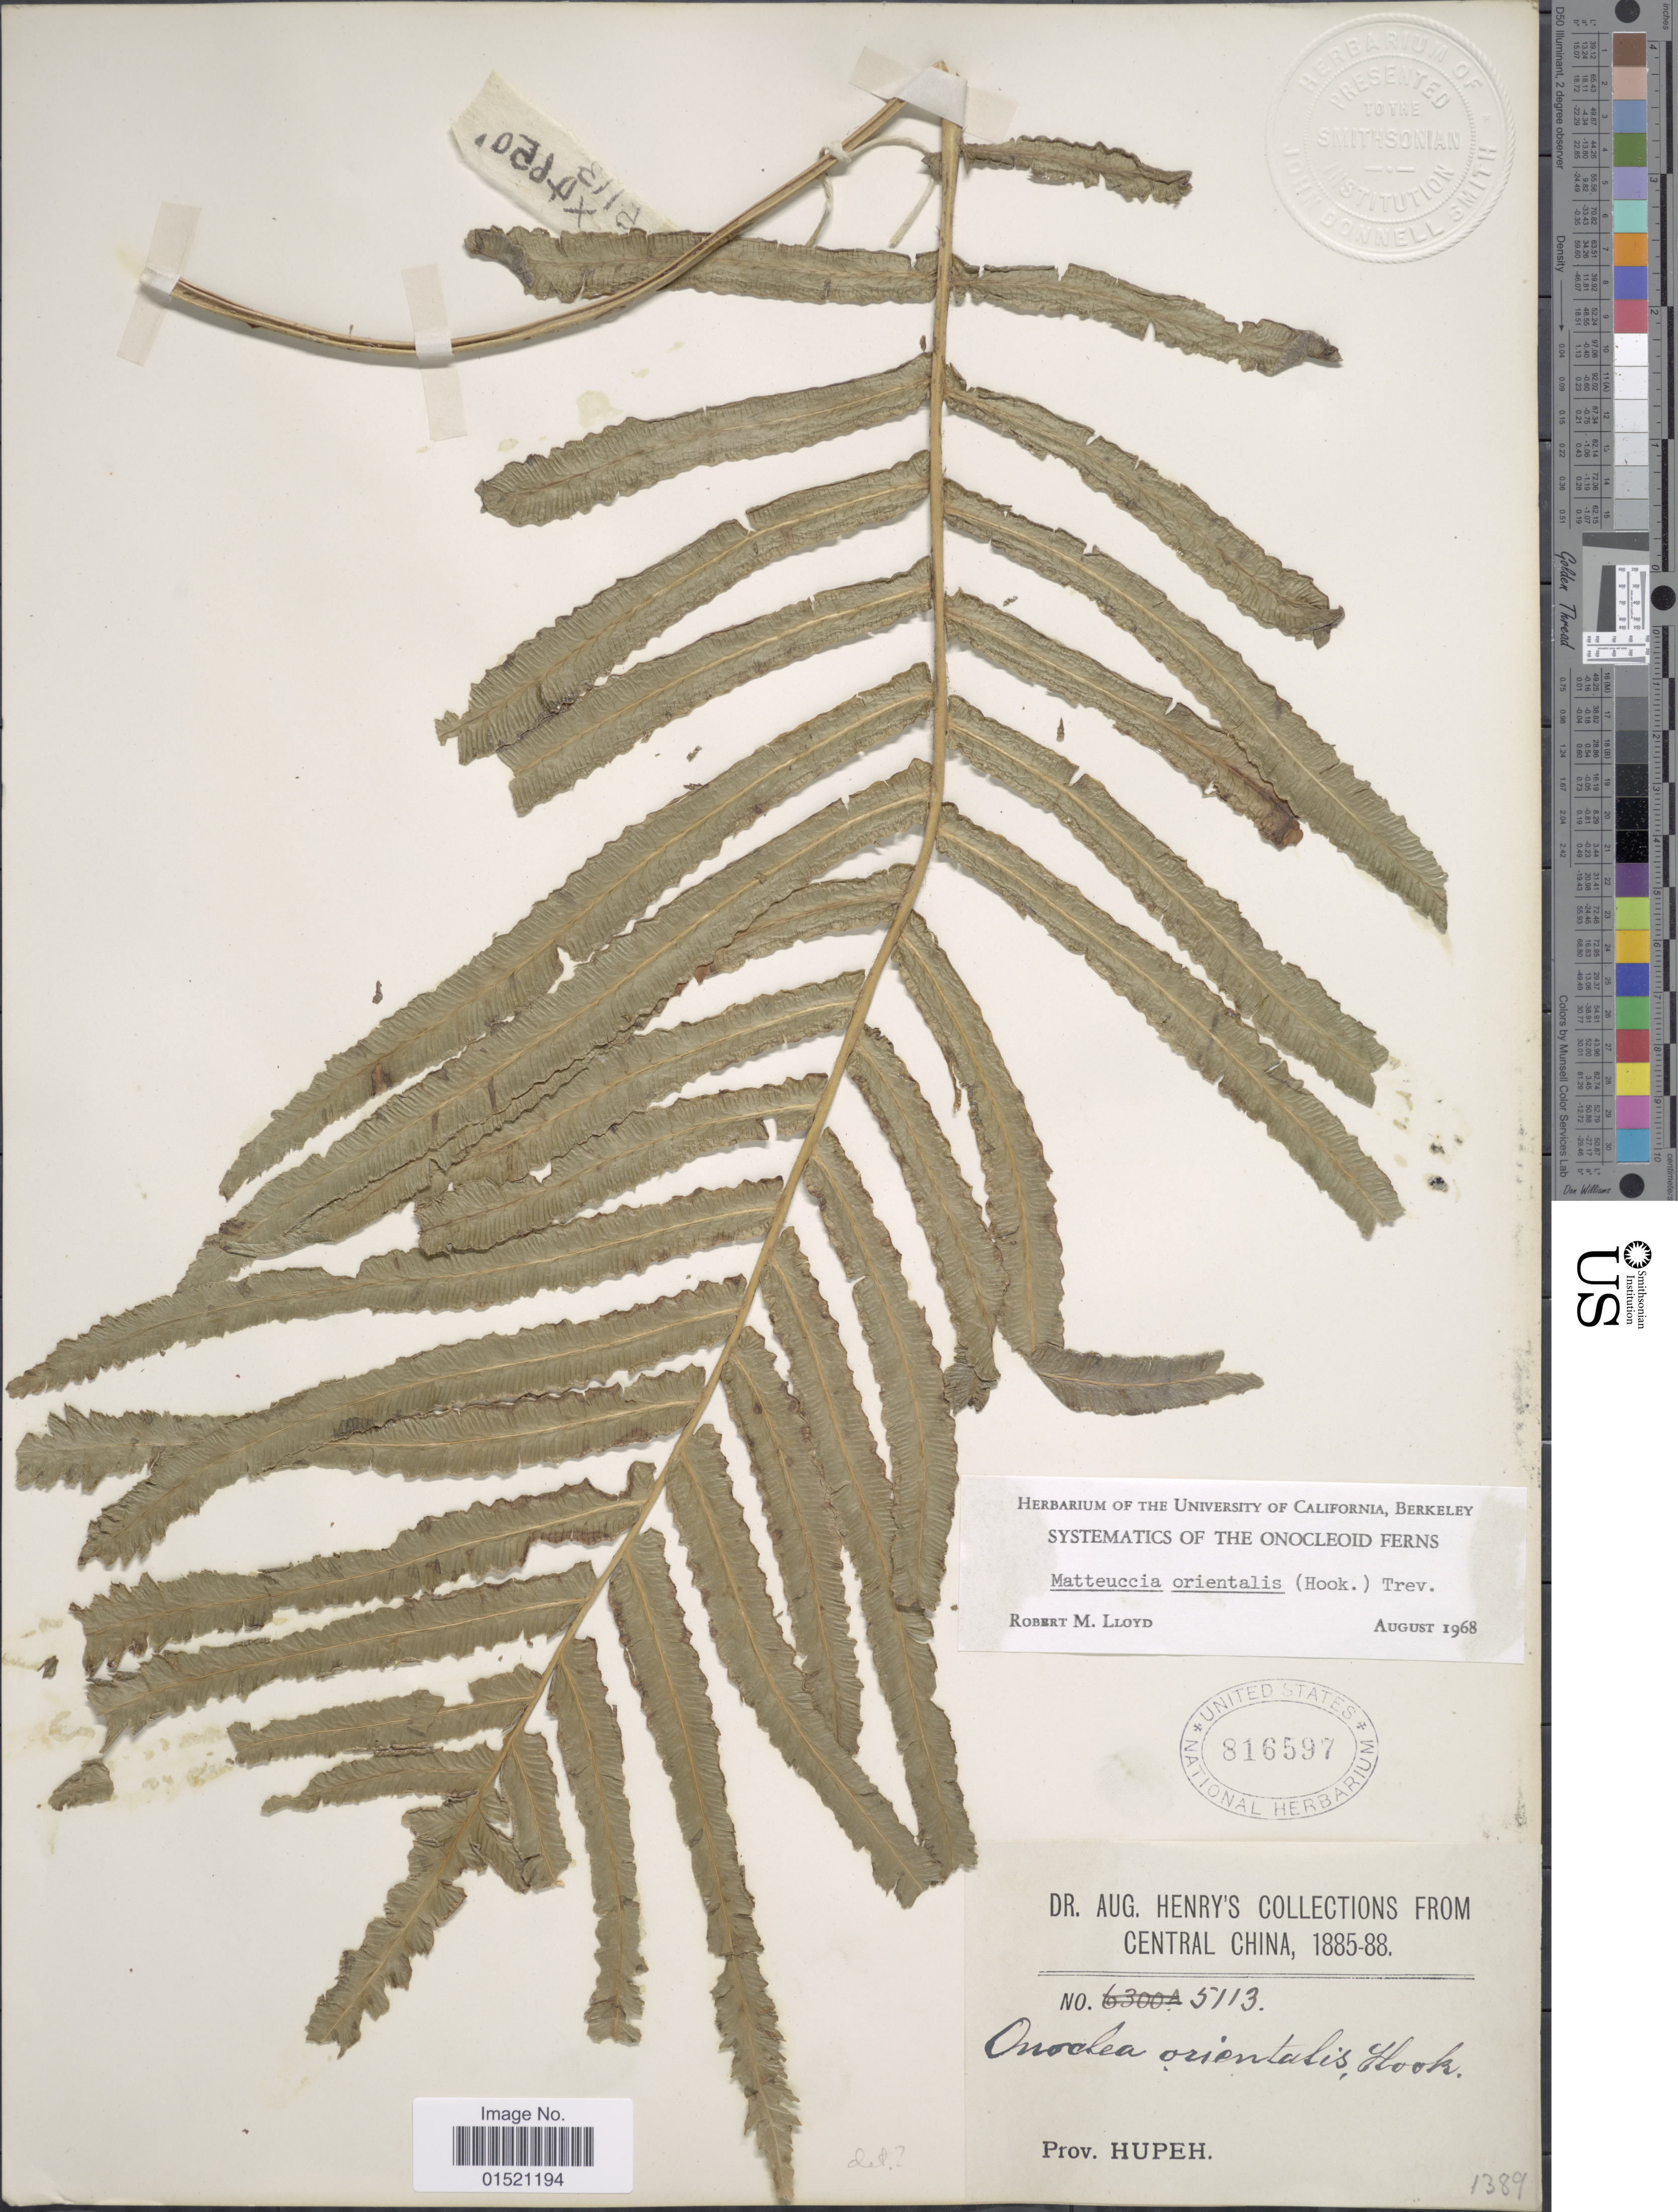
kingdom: Plantae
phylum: Tracheophyta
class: Polypodiopsida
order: Polypodiales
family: Onocleaceae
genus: Pentarhizidium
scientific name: Pentarhizidium orientale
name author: (Hook.) Hayata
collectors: A. Henry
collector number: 5113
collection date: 1885/1888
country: China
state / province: Hubei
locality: Prov. Hupeh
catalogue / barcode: US 816597